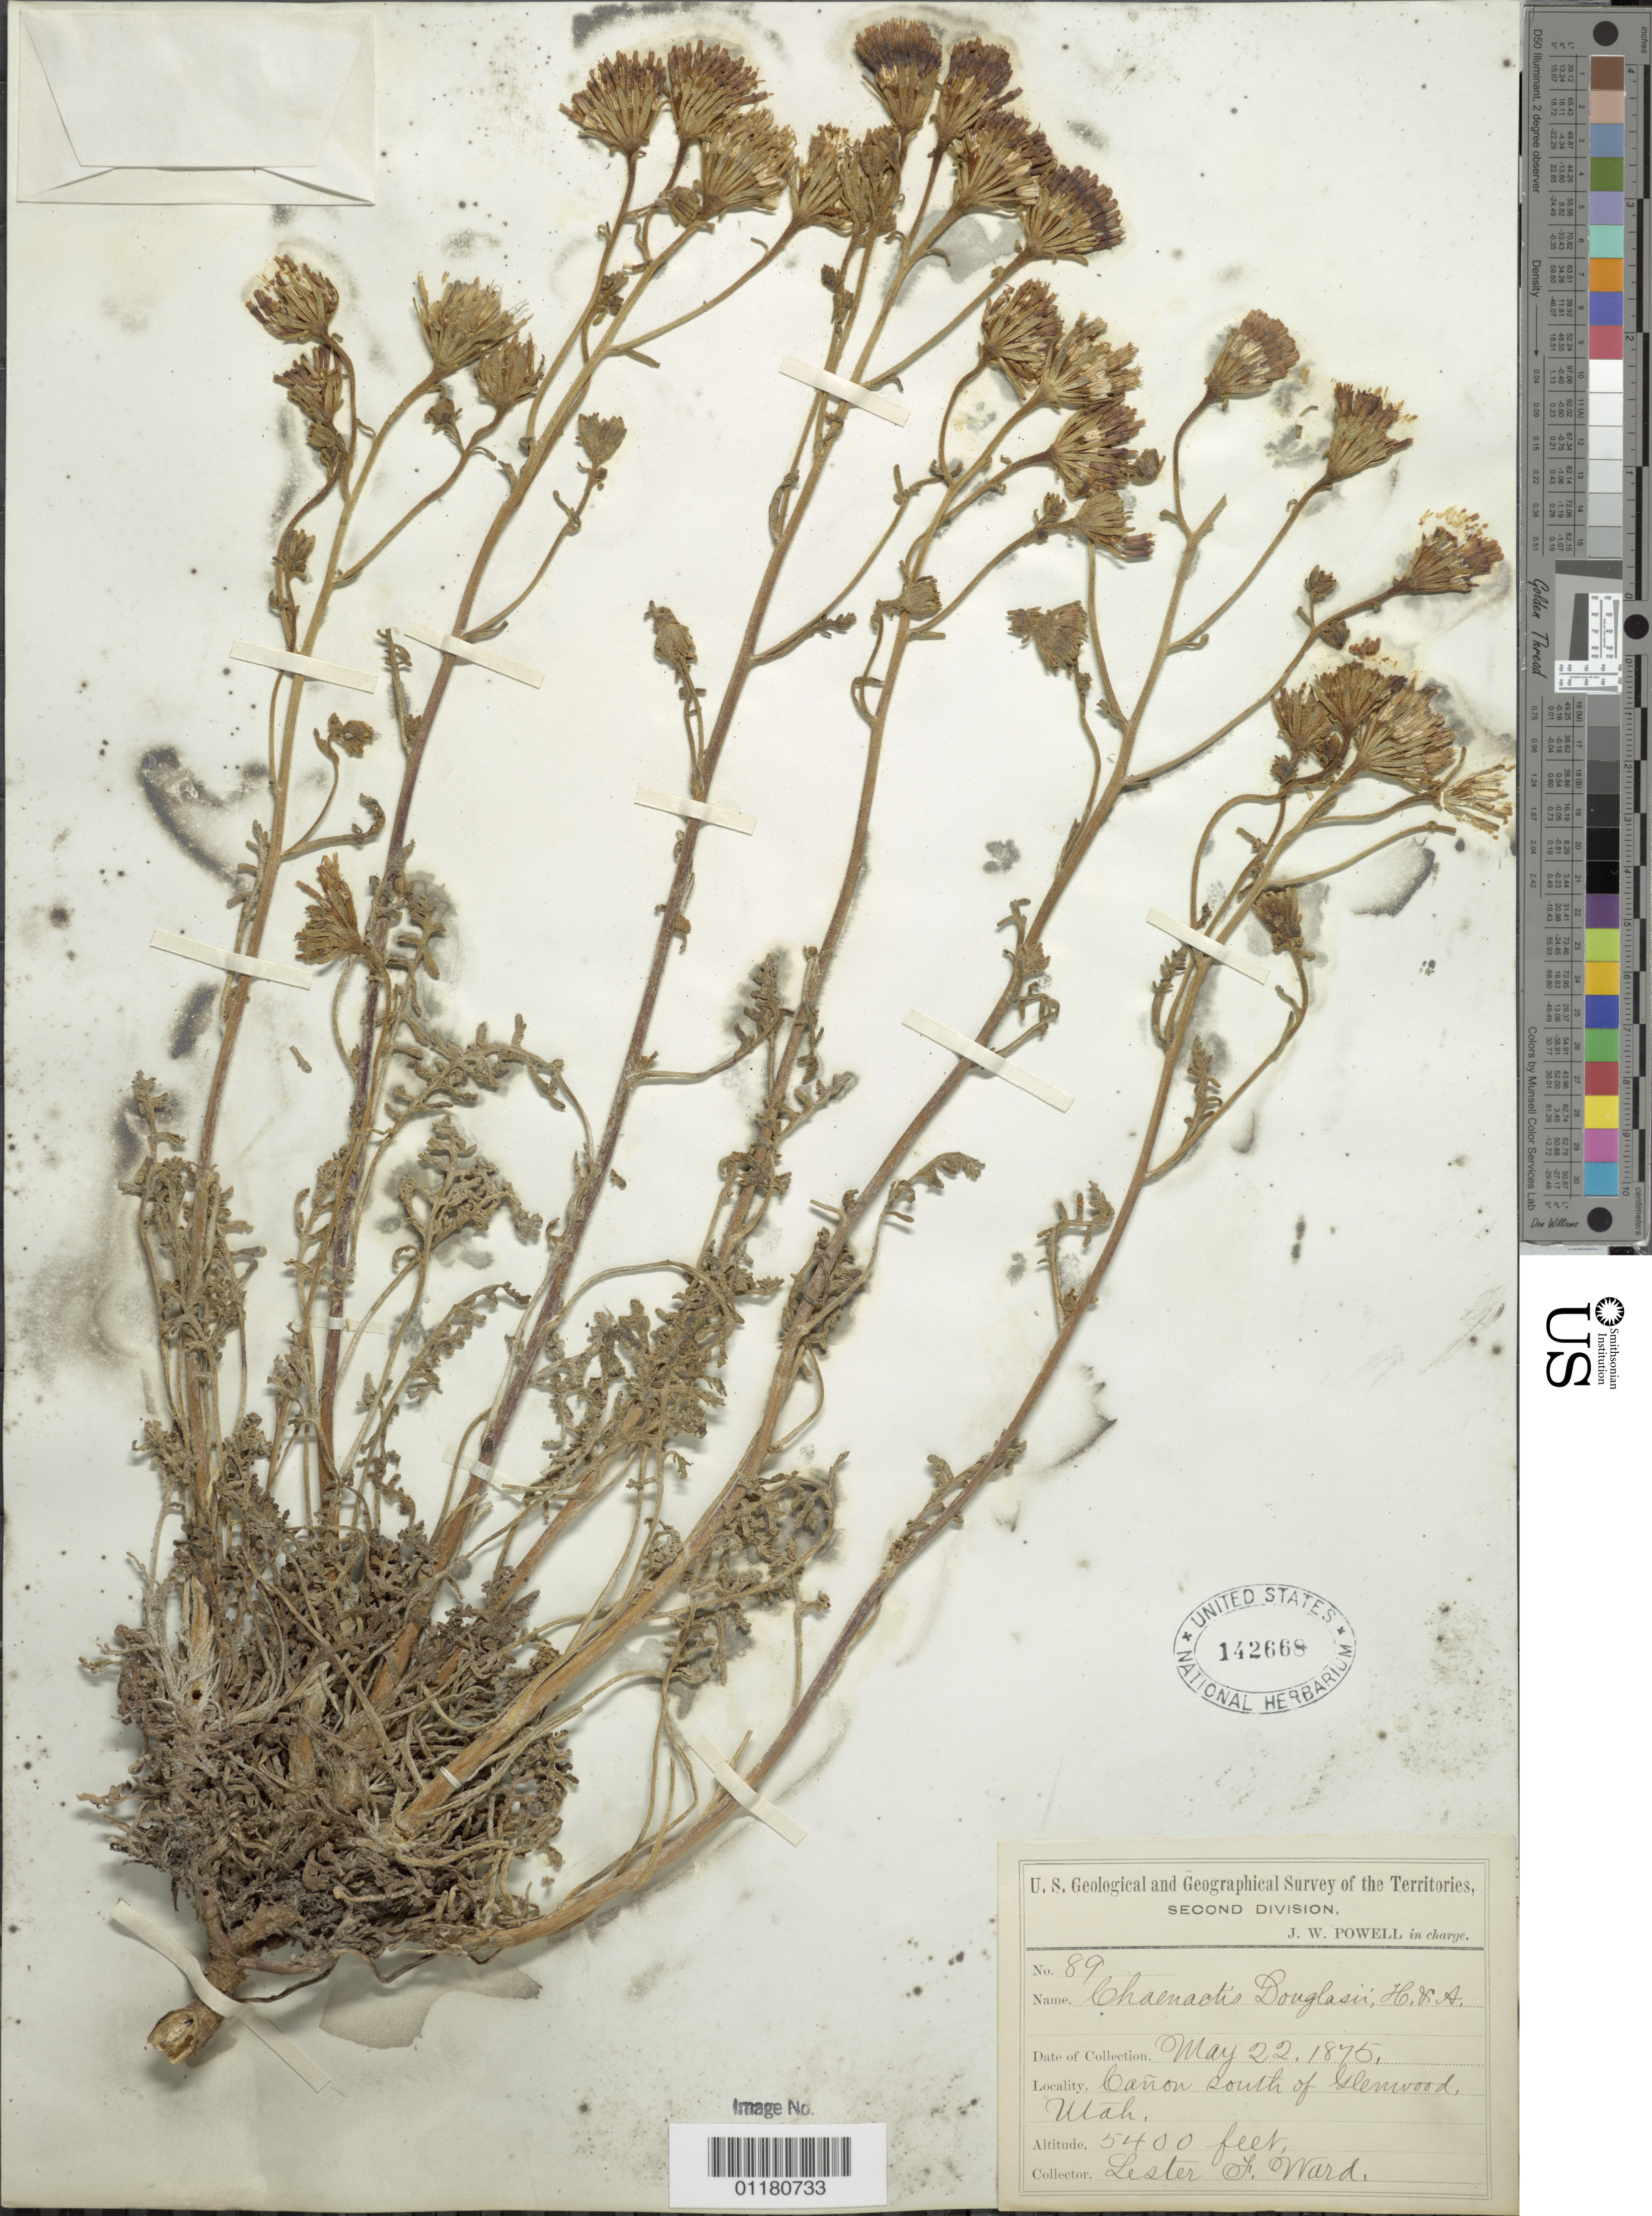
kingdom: Plantae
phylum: Tracheophyta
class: Magnoliopsida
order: Asterales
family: Asteraceae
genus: Chaenactis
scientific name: Chaenactis douglasii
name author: Hook. & Arn.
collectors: L. F. Ward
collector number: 89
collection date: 1875-05-22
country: United States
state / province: Utah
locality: Canyon south of Glenwood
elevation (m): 1646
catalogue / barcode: US 142668